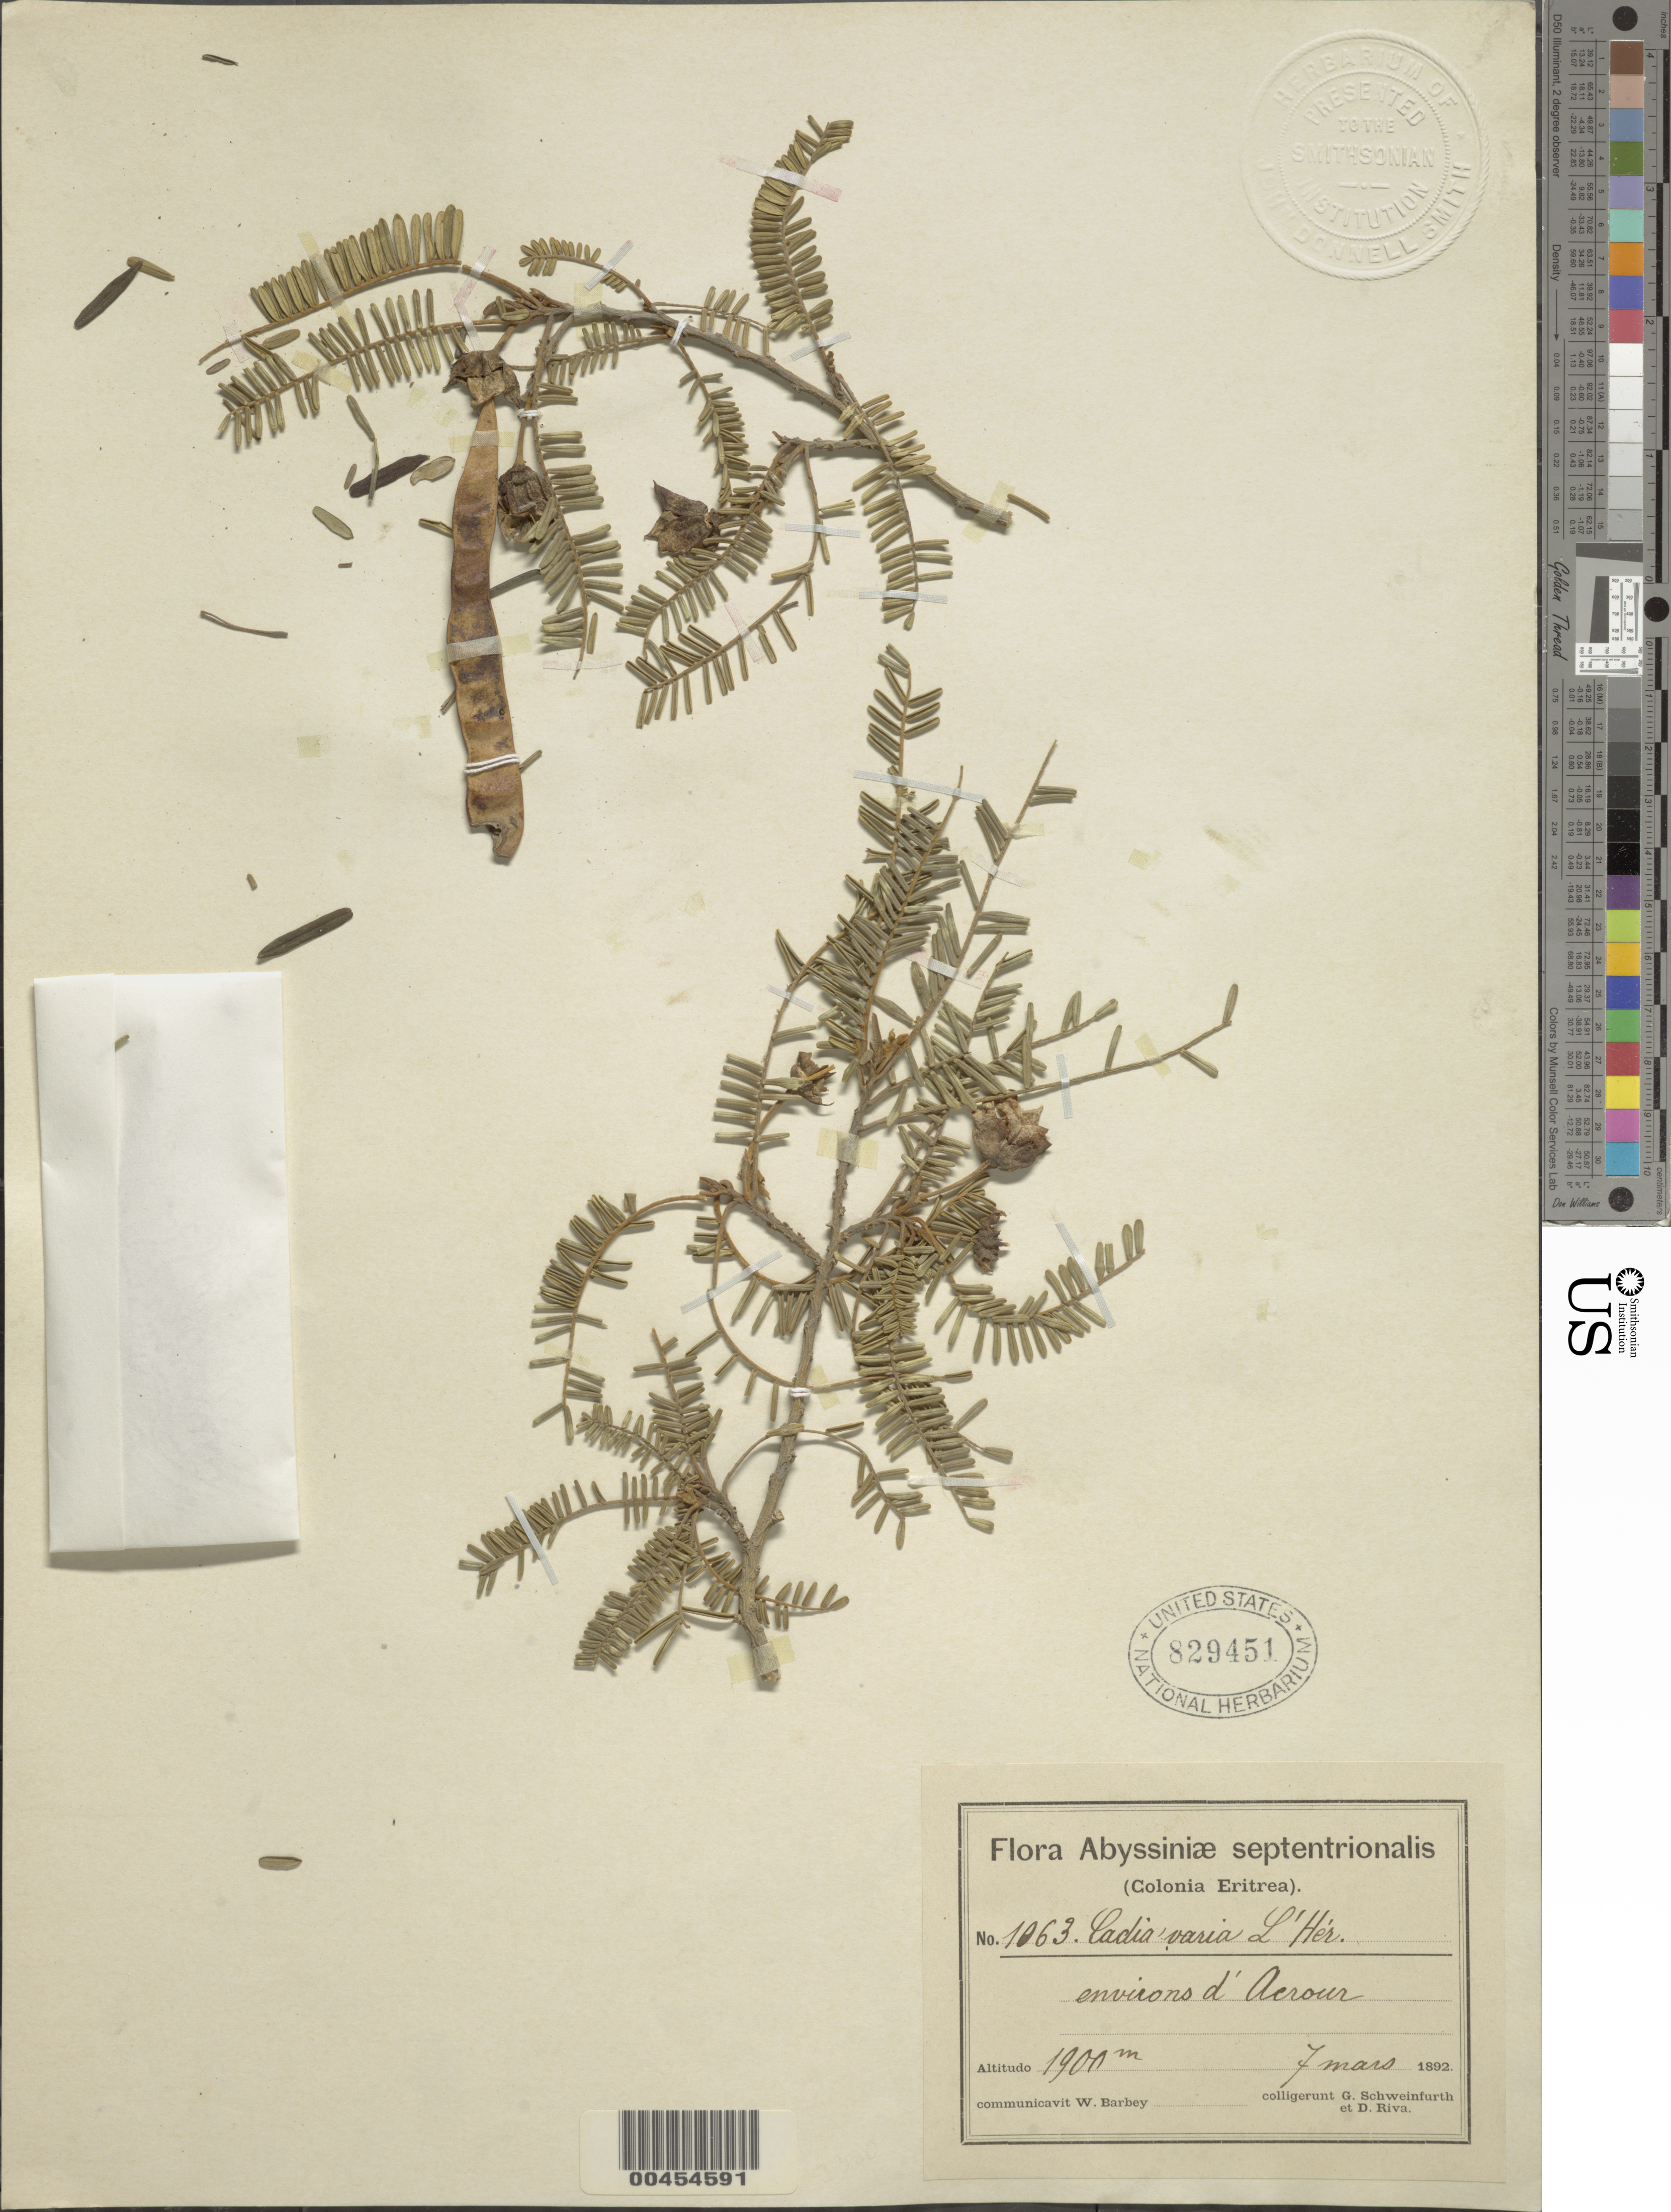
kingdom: Plantae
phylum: Tracheophyta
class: Magnoliopsida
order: Fabales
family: Fabaceae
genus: Cadia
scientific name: Cadia purpurea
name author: (Piccioli) Aiton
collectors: G. A. Schweinfurth & D. Riva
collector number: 1063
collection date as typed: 07 Mar 1892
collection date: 1892-03-07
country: Eritrea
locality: Environs d'acrour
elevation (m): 1900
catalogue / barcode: US 829451